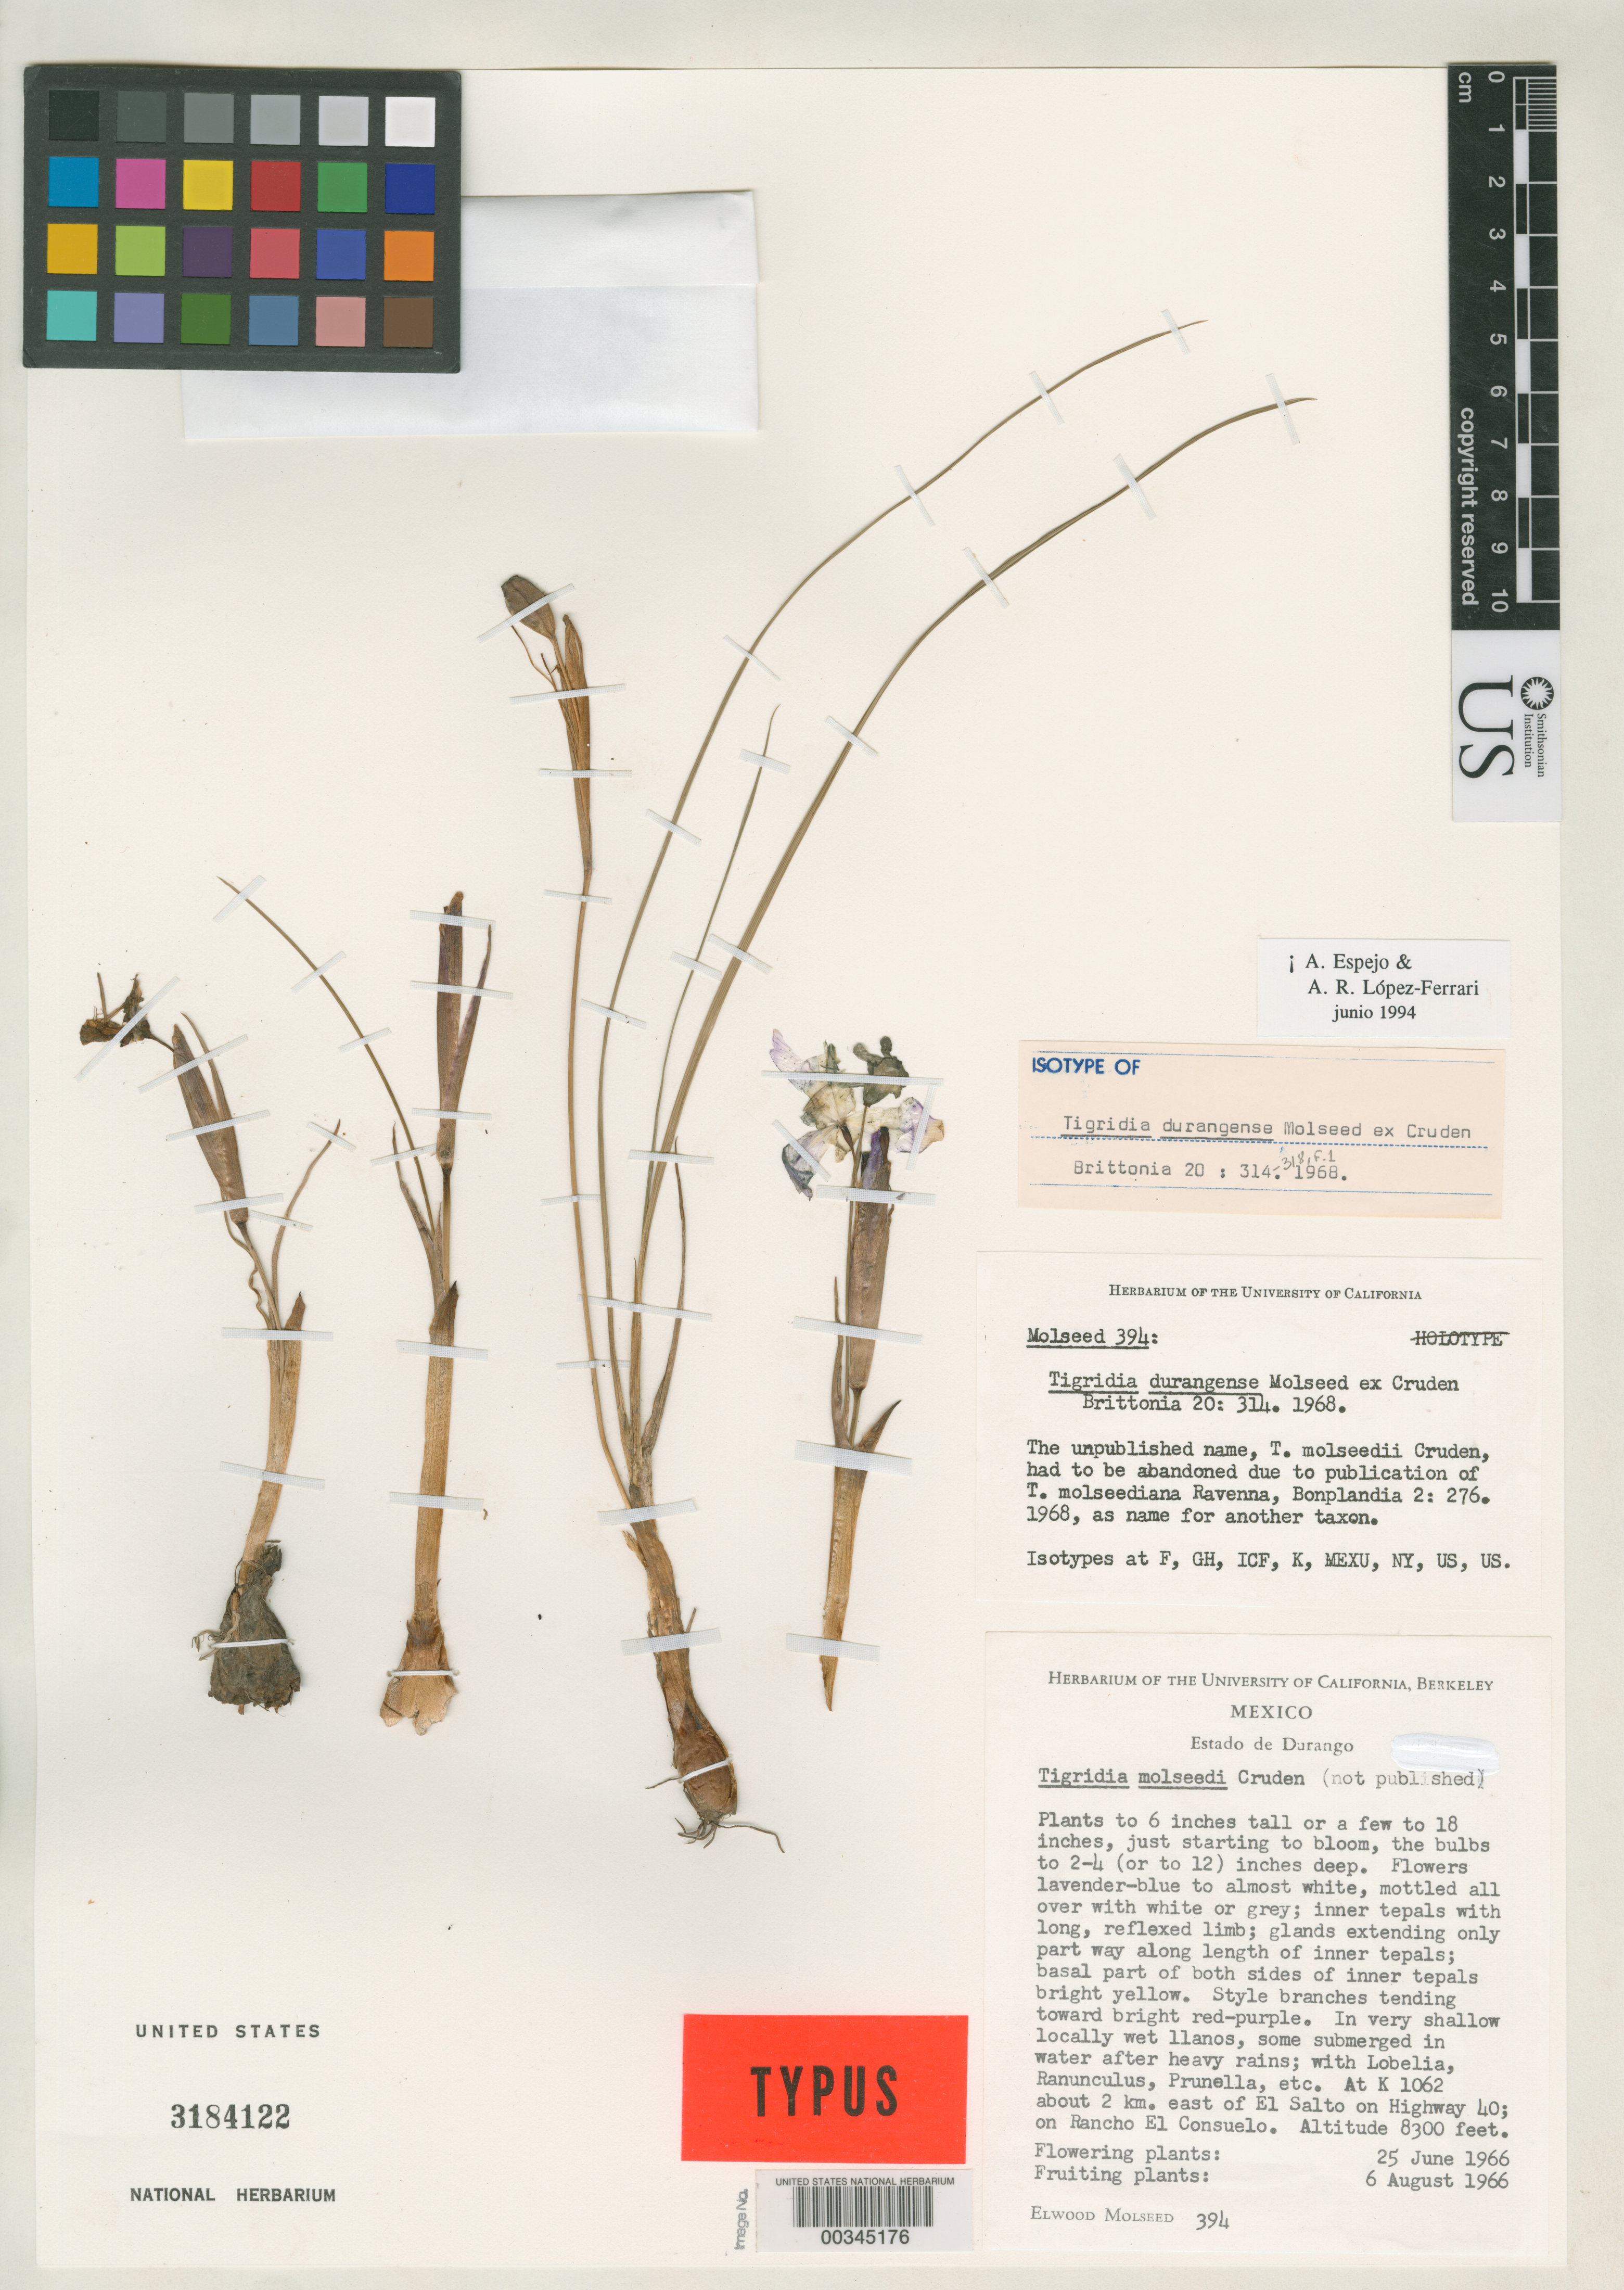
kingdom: Plantae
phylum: Tracheophyta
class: Liliopsida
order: Asparagales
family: Iridaceae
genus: Tigridia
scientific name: Tigridia durangense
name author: Molseed ex Cruden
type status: Isotype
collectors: E. W. Molseed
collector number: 394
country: Mexico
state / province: Durango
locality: Km 1062 ca 2 km E of El Salto on highway 40, on Rancho El Consuelo.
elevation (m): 2530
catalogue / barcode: US 3184122